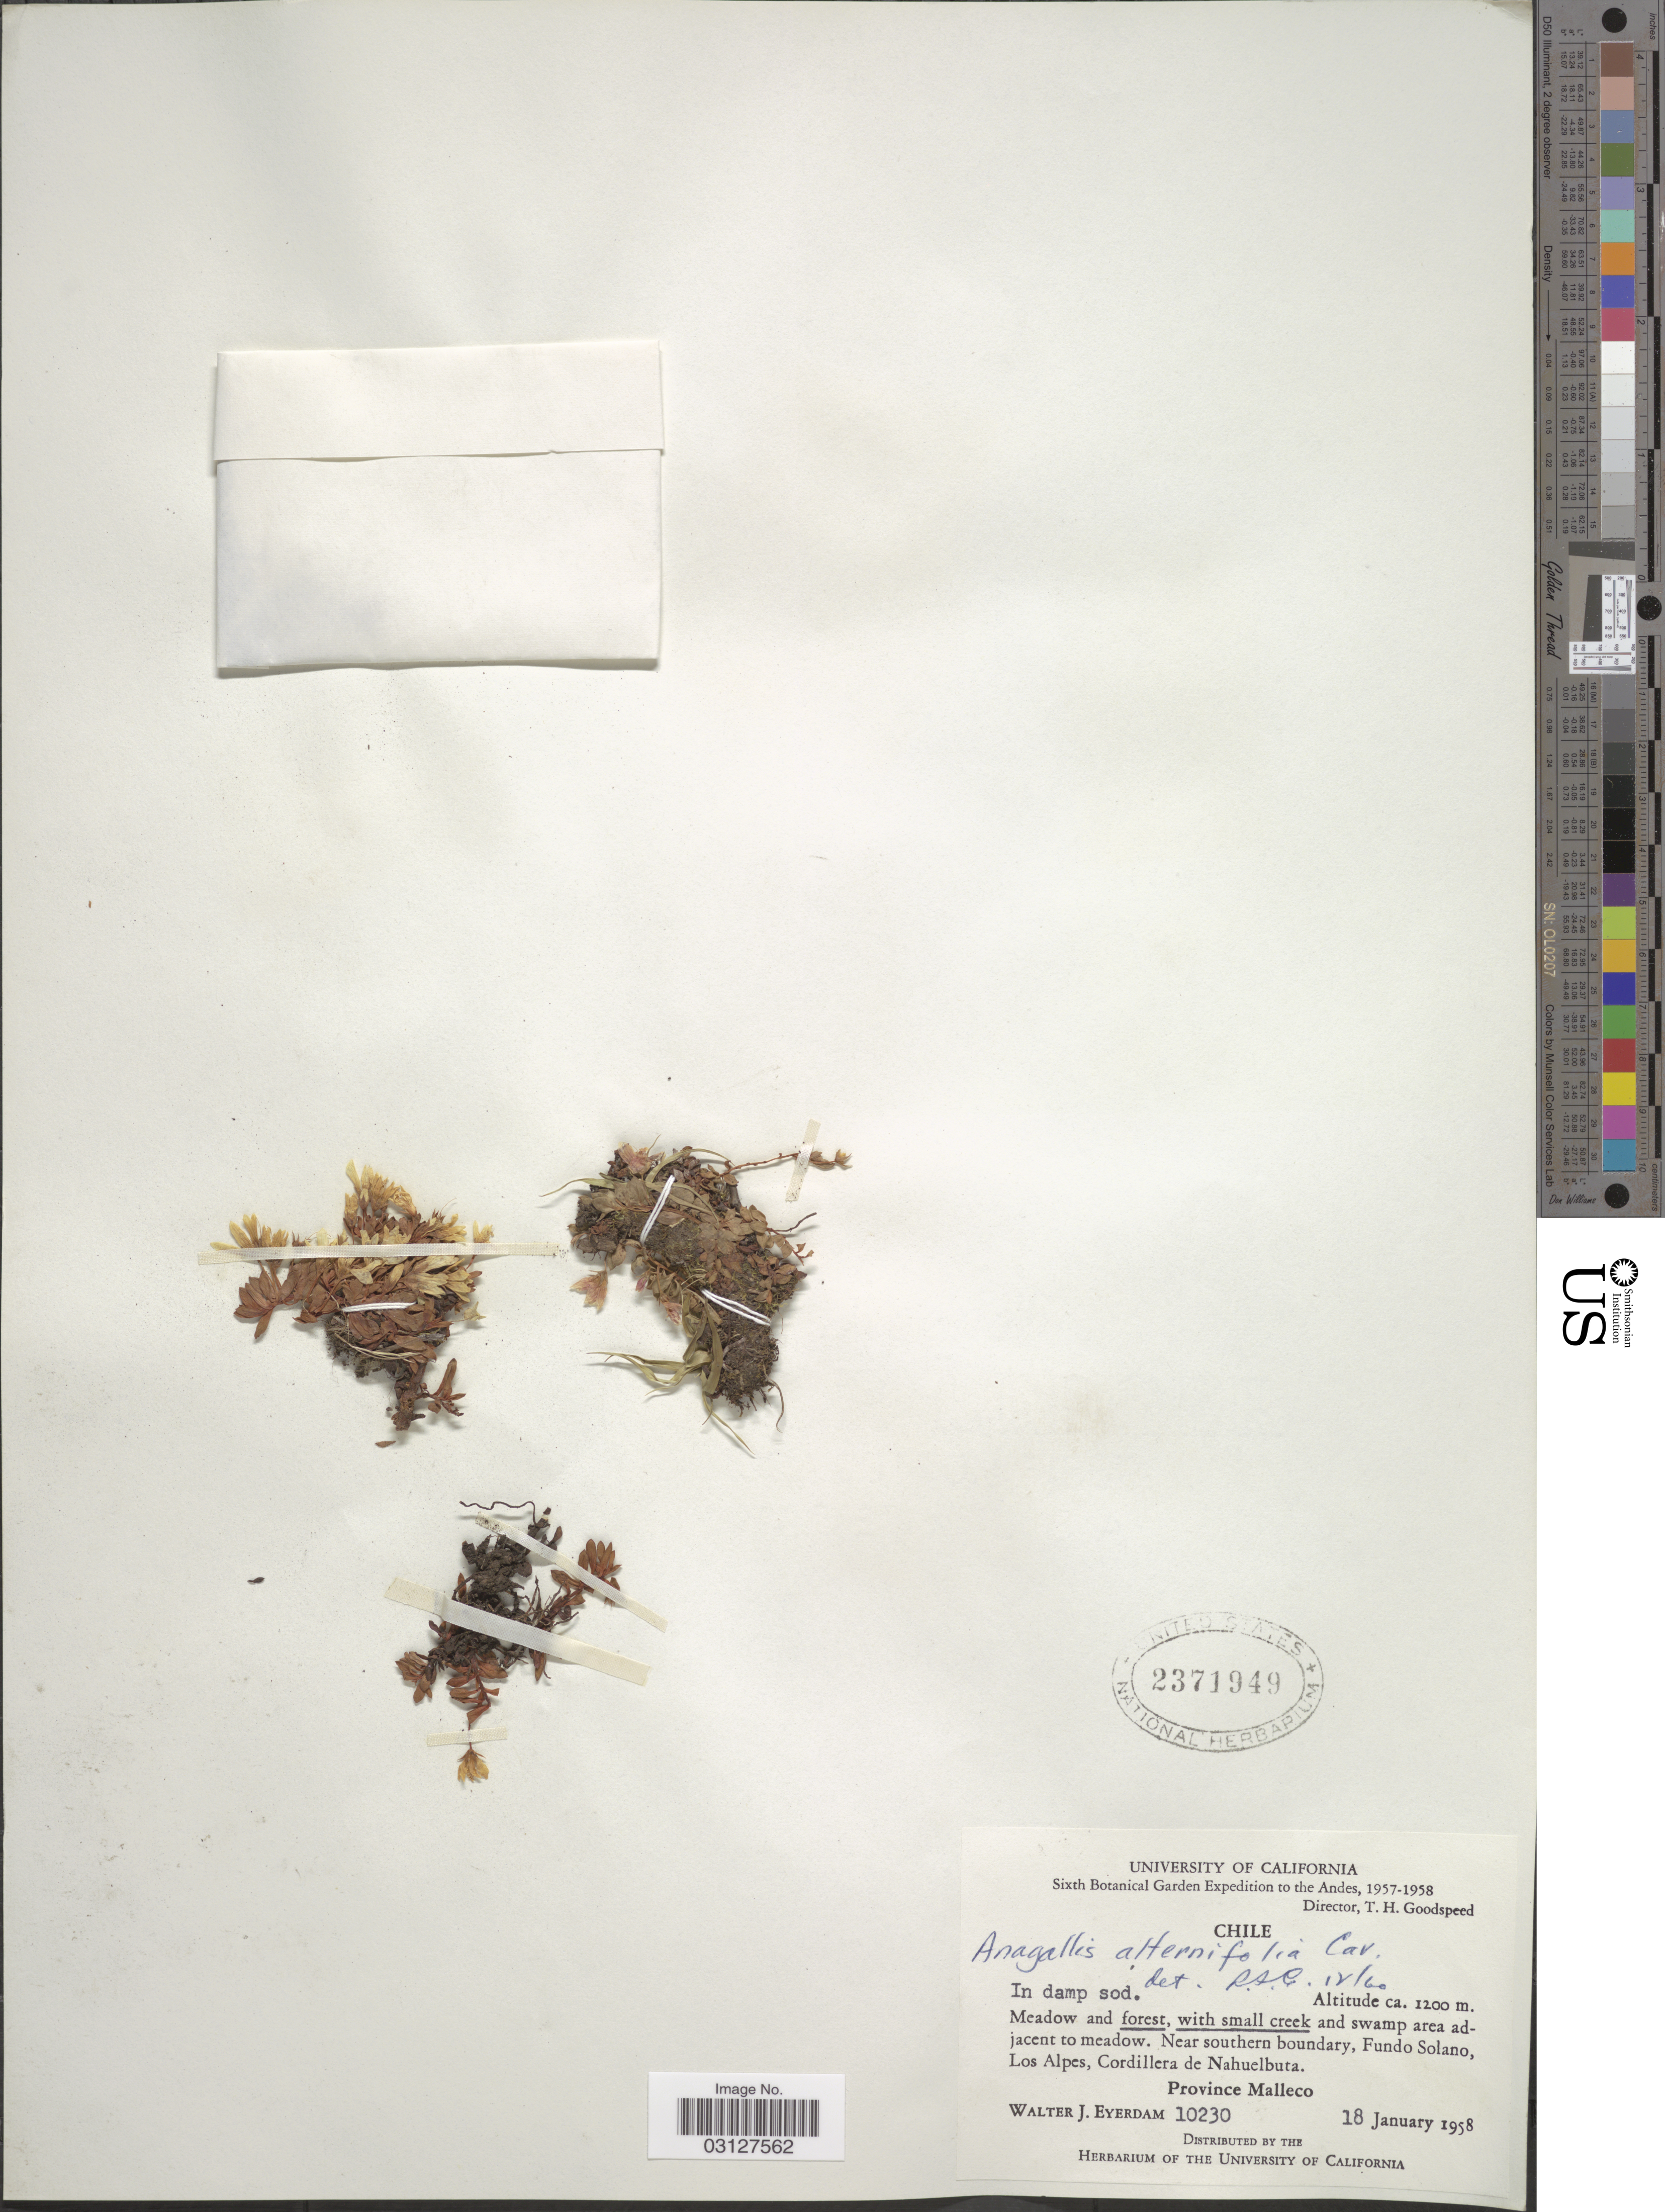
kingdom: Plantae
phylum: Tracheophyta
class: Magnoliopsida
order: Ericales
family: Primulaceae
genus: Anagallis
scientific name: Anagallis alternifolia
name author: Cav.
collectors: W. J. Eyerdam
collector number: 10230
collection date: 1958-01-18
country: Chile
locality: Andes. Near southern boundary, Fundo Solano, Los Alpes, Cordillera de Nahuelbuta. Province Malleco.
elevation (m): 1200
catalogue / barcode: US 2371949